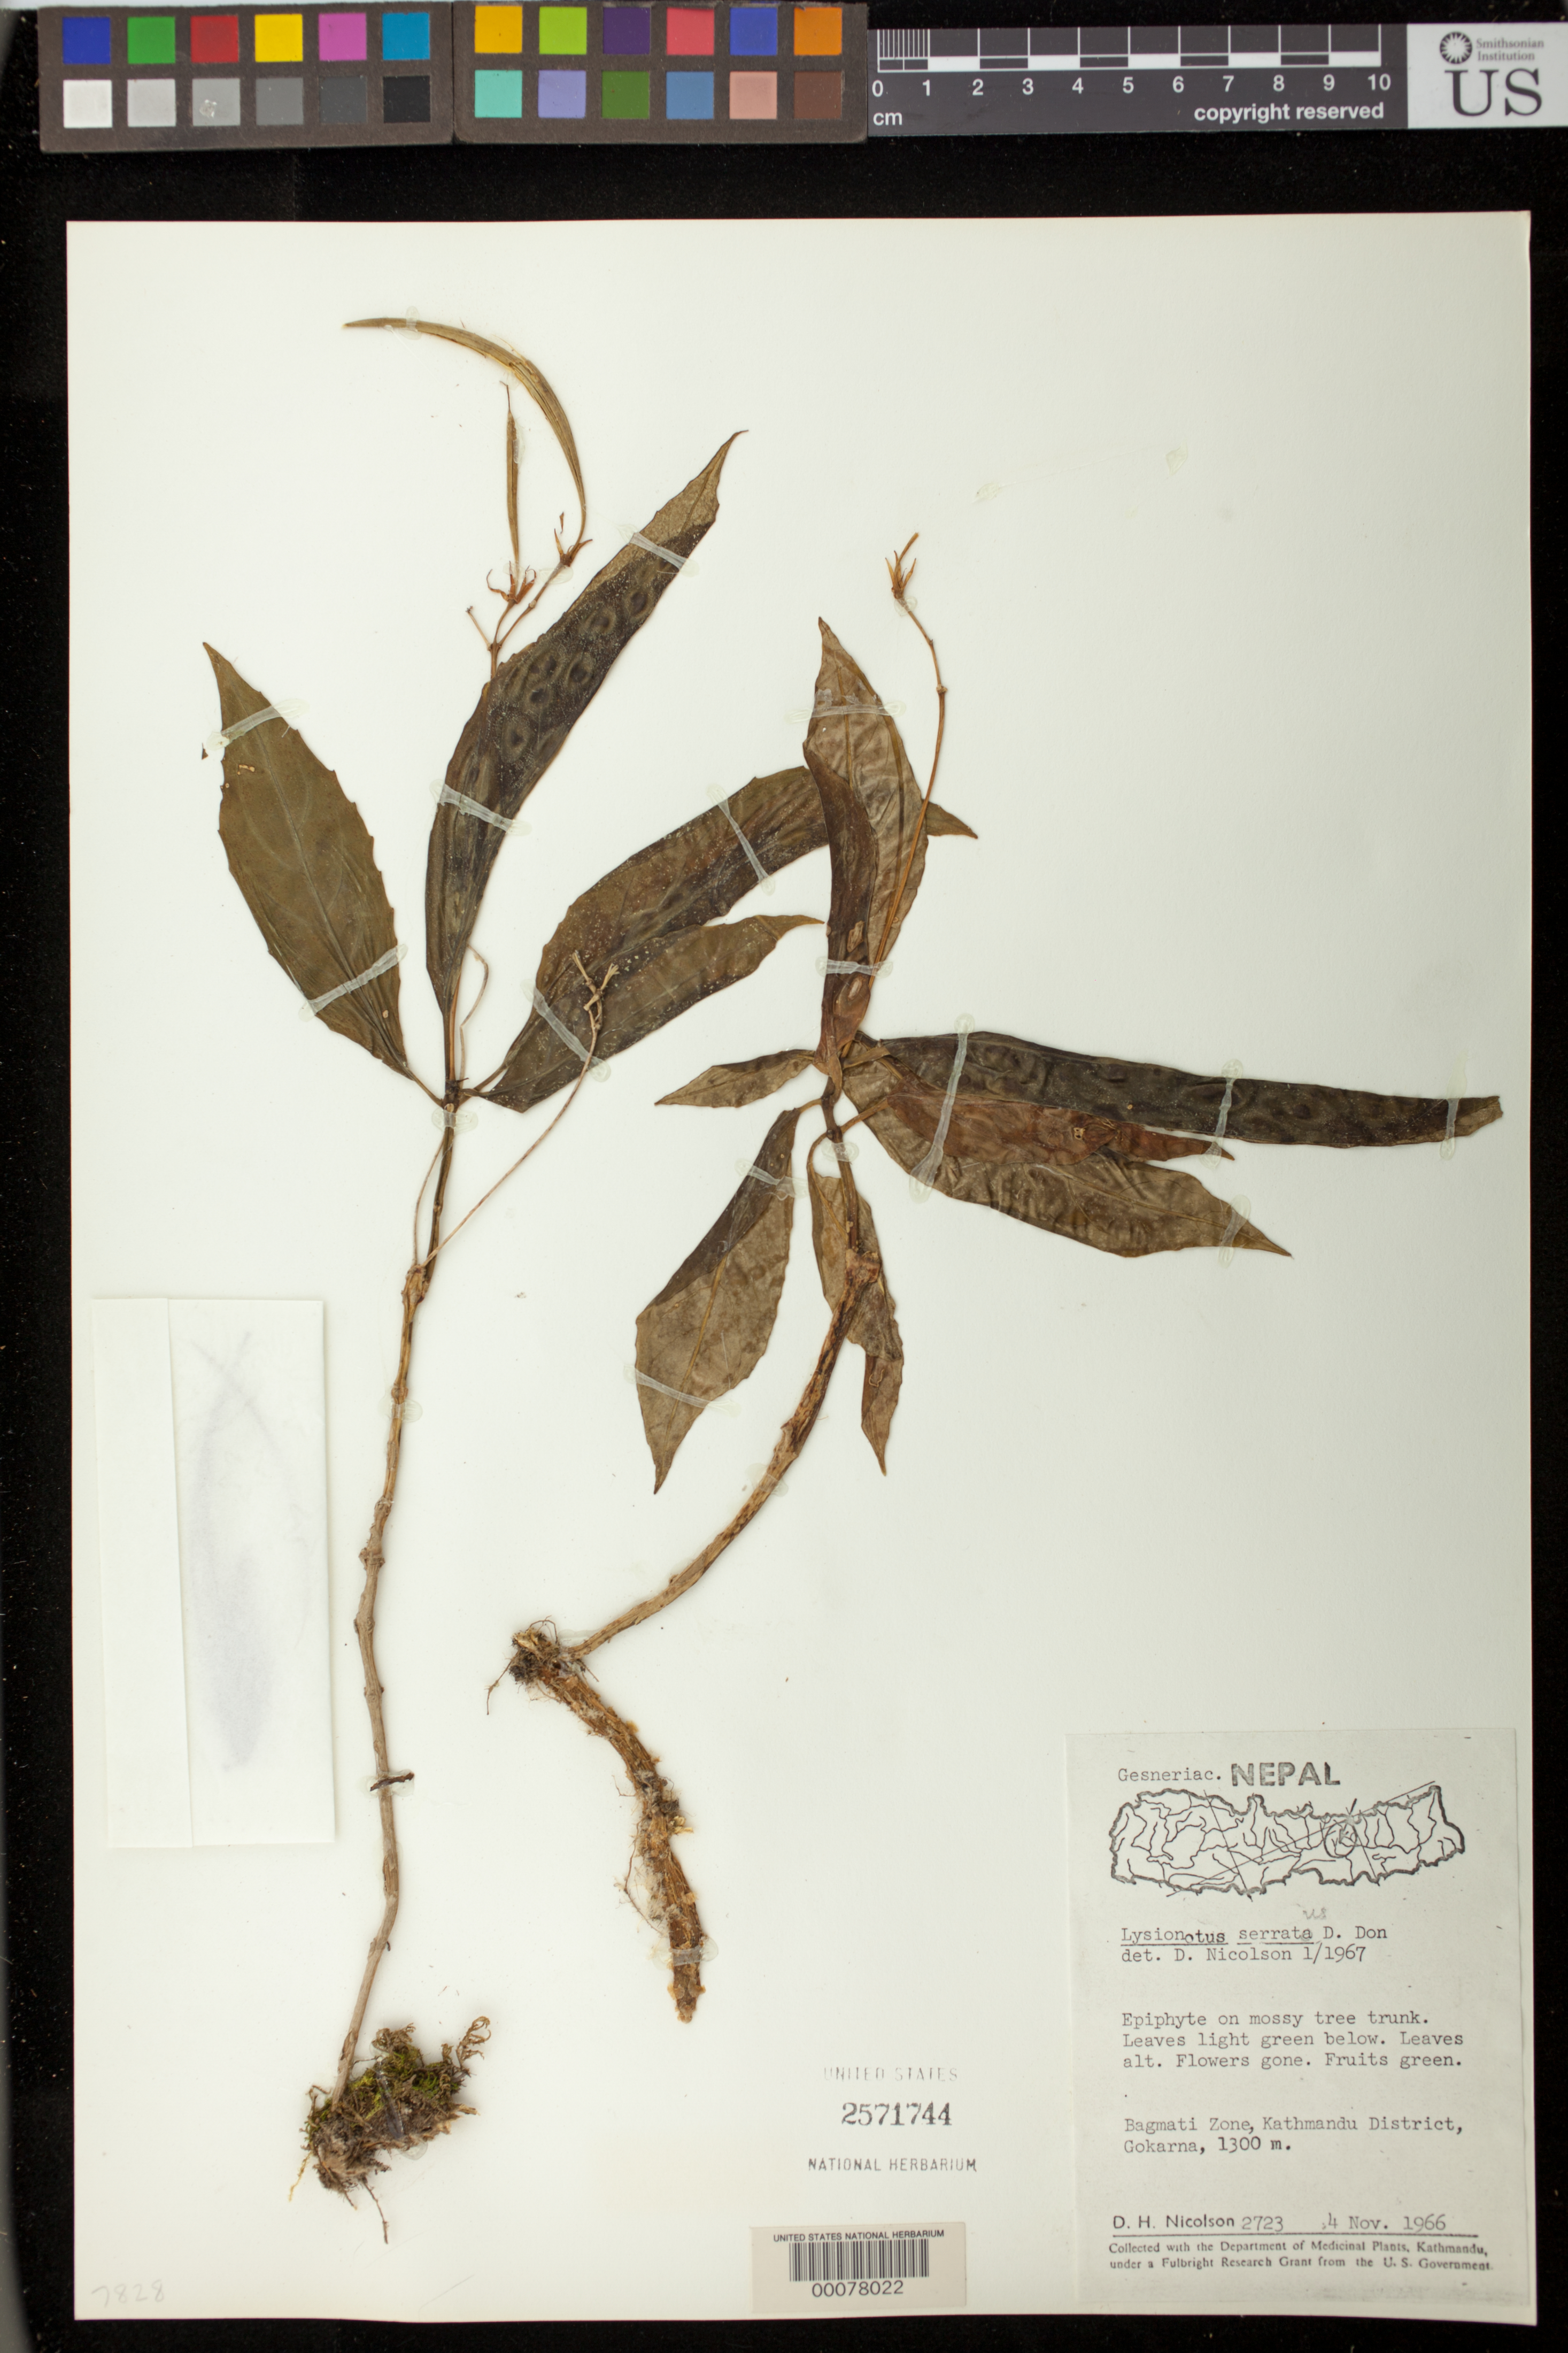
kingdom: Plantae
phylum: Tracheophyta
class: Magnoliopsida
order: Lamiales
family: Gesneriaceae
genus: Lysionotus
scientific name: Lysionotus serrata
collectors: D. H. Nicolson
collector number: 2723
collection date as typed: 04 Nov 1966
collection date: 1966-11-04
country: Nepal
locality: Bagmati zone, kathmandu district, gokarna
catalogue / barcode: US 2571744